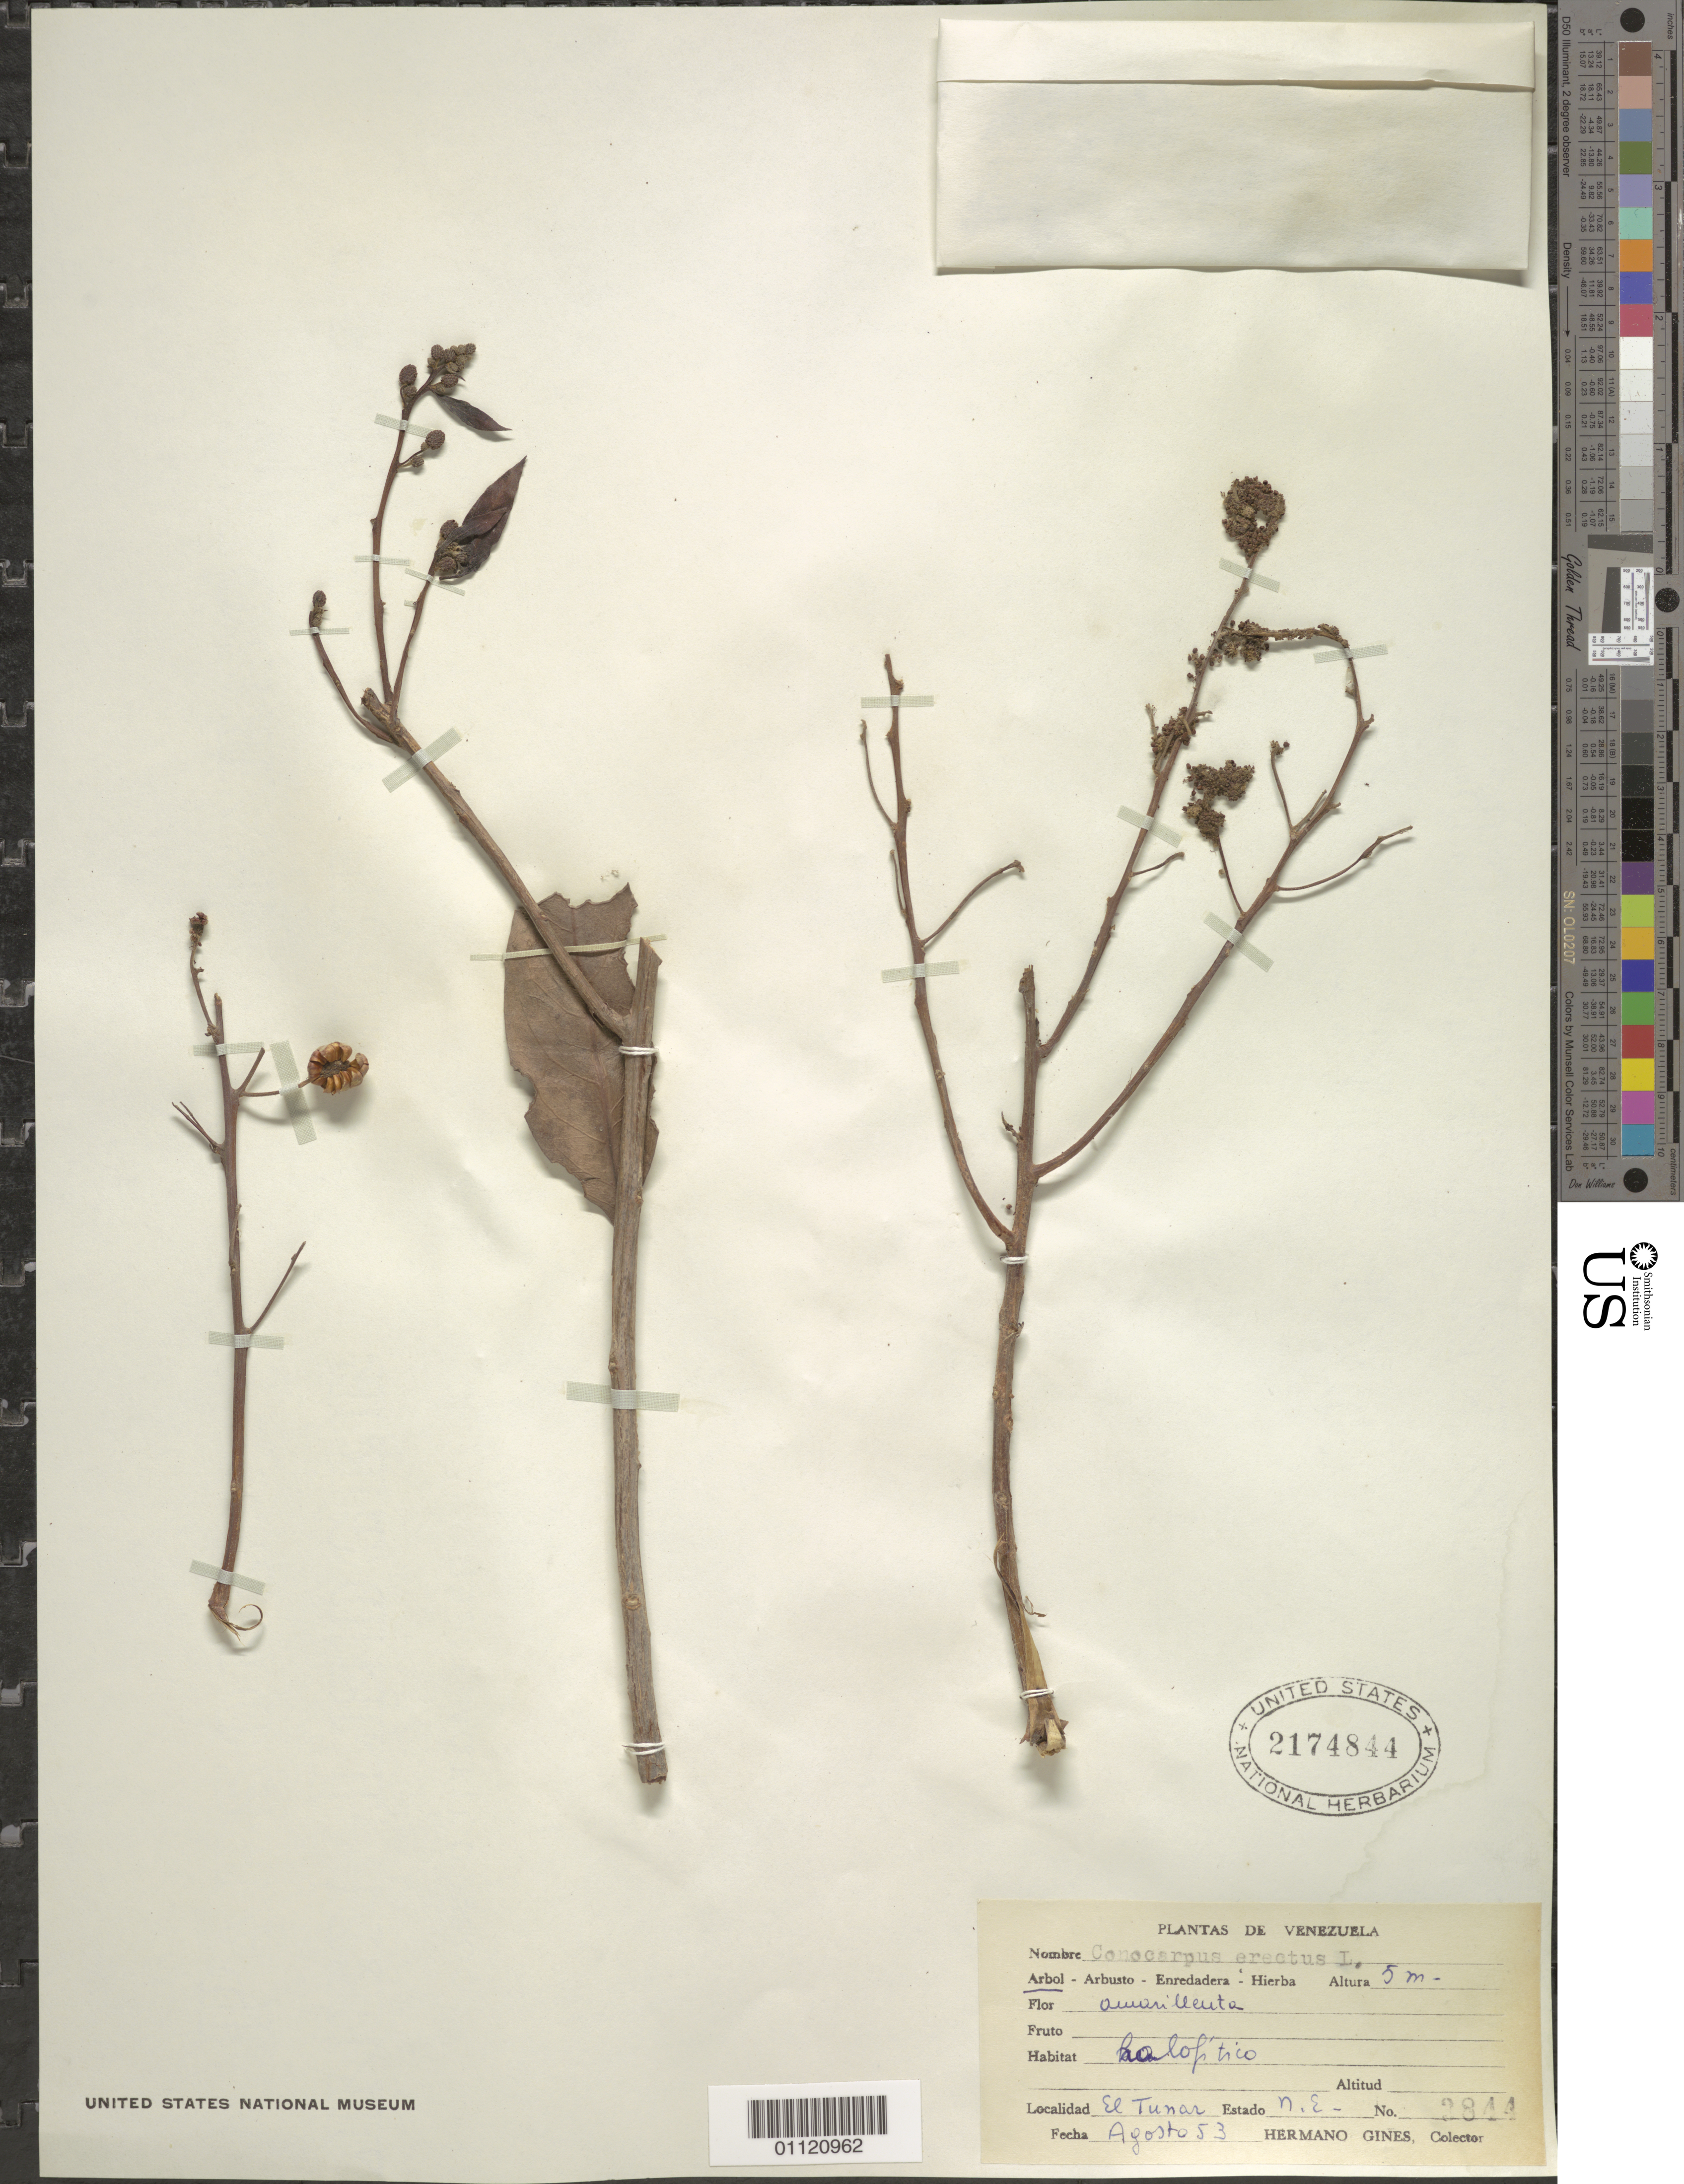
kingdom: Plantae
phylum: Tracheophyta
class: Magnoliopsida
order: Myrtales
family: Combretaceae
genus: Conocarpus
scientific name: Conocarpus erectus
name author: L.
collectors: Bro. Gines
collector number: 3844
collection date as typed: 01 Aug 1953 to 31 Aug 1953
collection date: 1953-08-01/1953-08-31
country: Venezuela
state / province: Nueva Esparta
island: Margarita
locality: El Tunal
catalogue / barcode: US 2174844